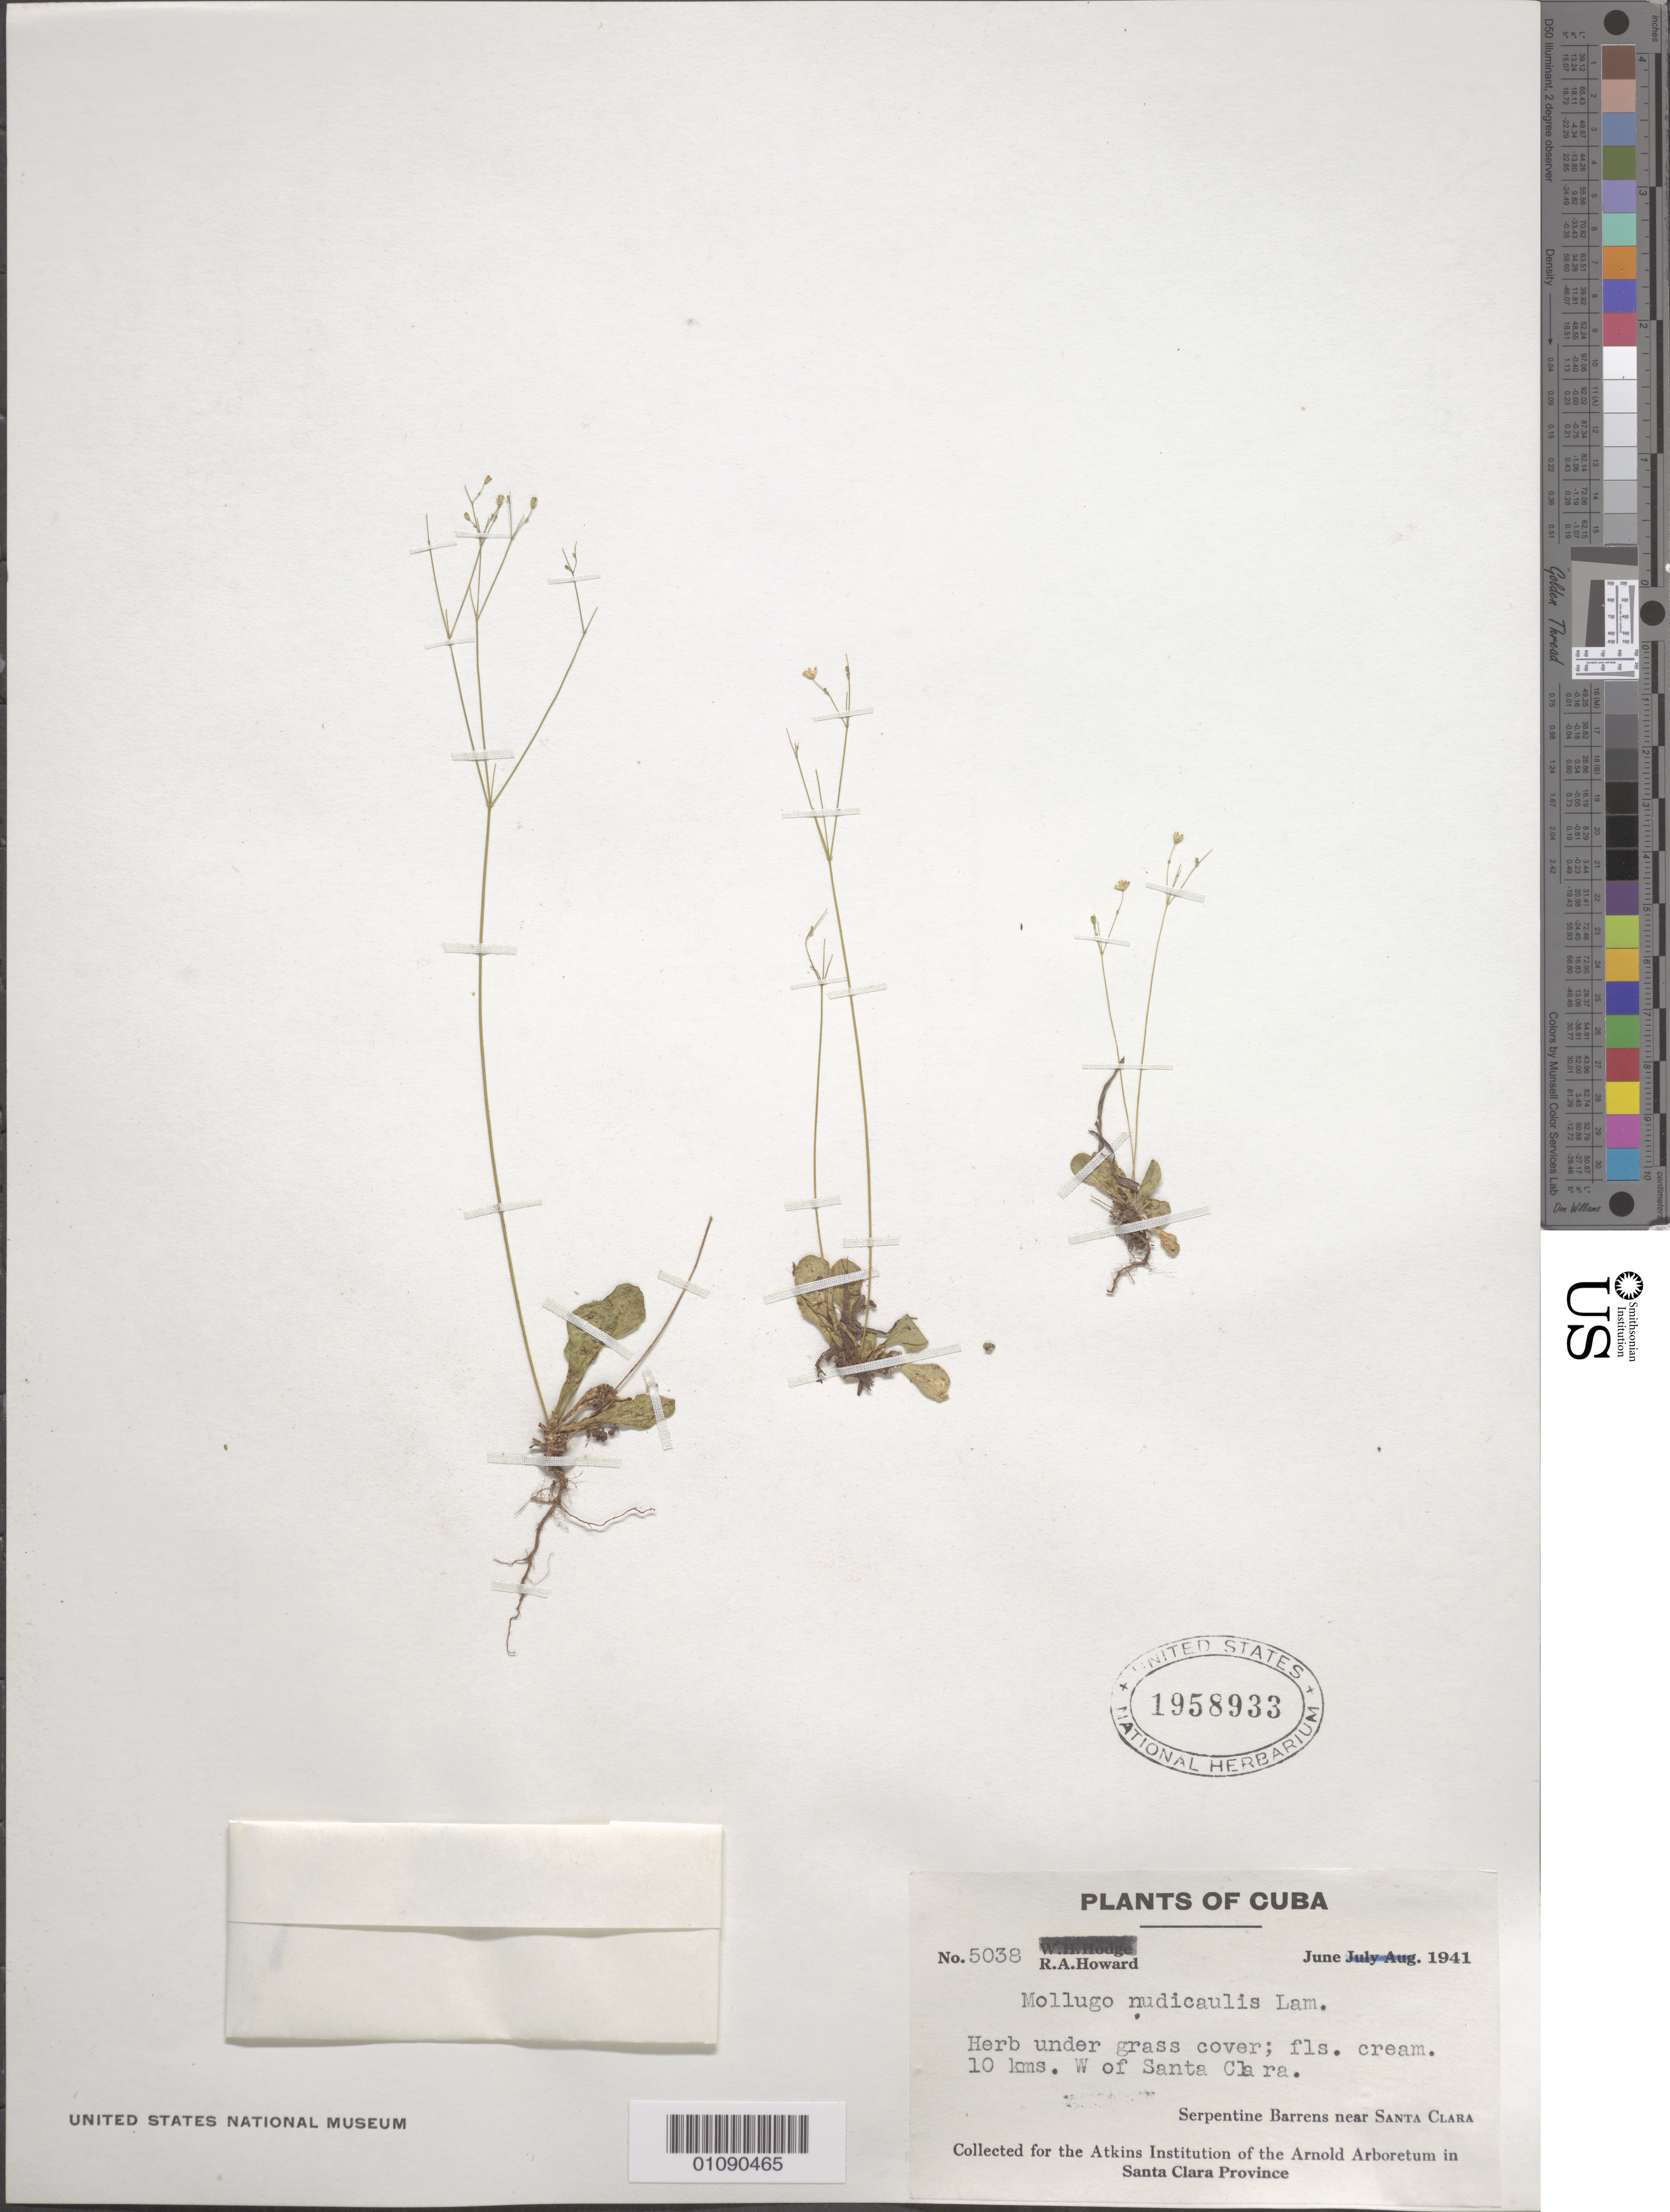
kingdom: Plantae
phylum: Tracheophyta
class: Magnoliopsida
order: Caryophyllales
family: Molluginaceae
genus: Paramollugo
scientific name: Paramollugo spathulata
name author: (Sw.) Sukhor.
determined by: Strong, Mark T., (BOT), Smithsonian Institution - National Museum of Natural History (UNITED STATES)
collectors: R. A. Howard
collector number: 5038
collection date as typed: Jun 1941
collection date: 1941-06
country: Cuba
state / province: Villa Clara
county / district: Santa Clara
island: Cuba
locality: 10 kms W of Santa Clara, serpentine barrens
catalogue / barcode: US 1958933